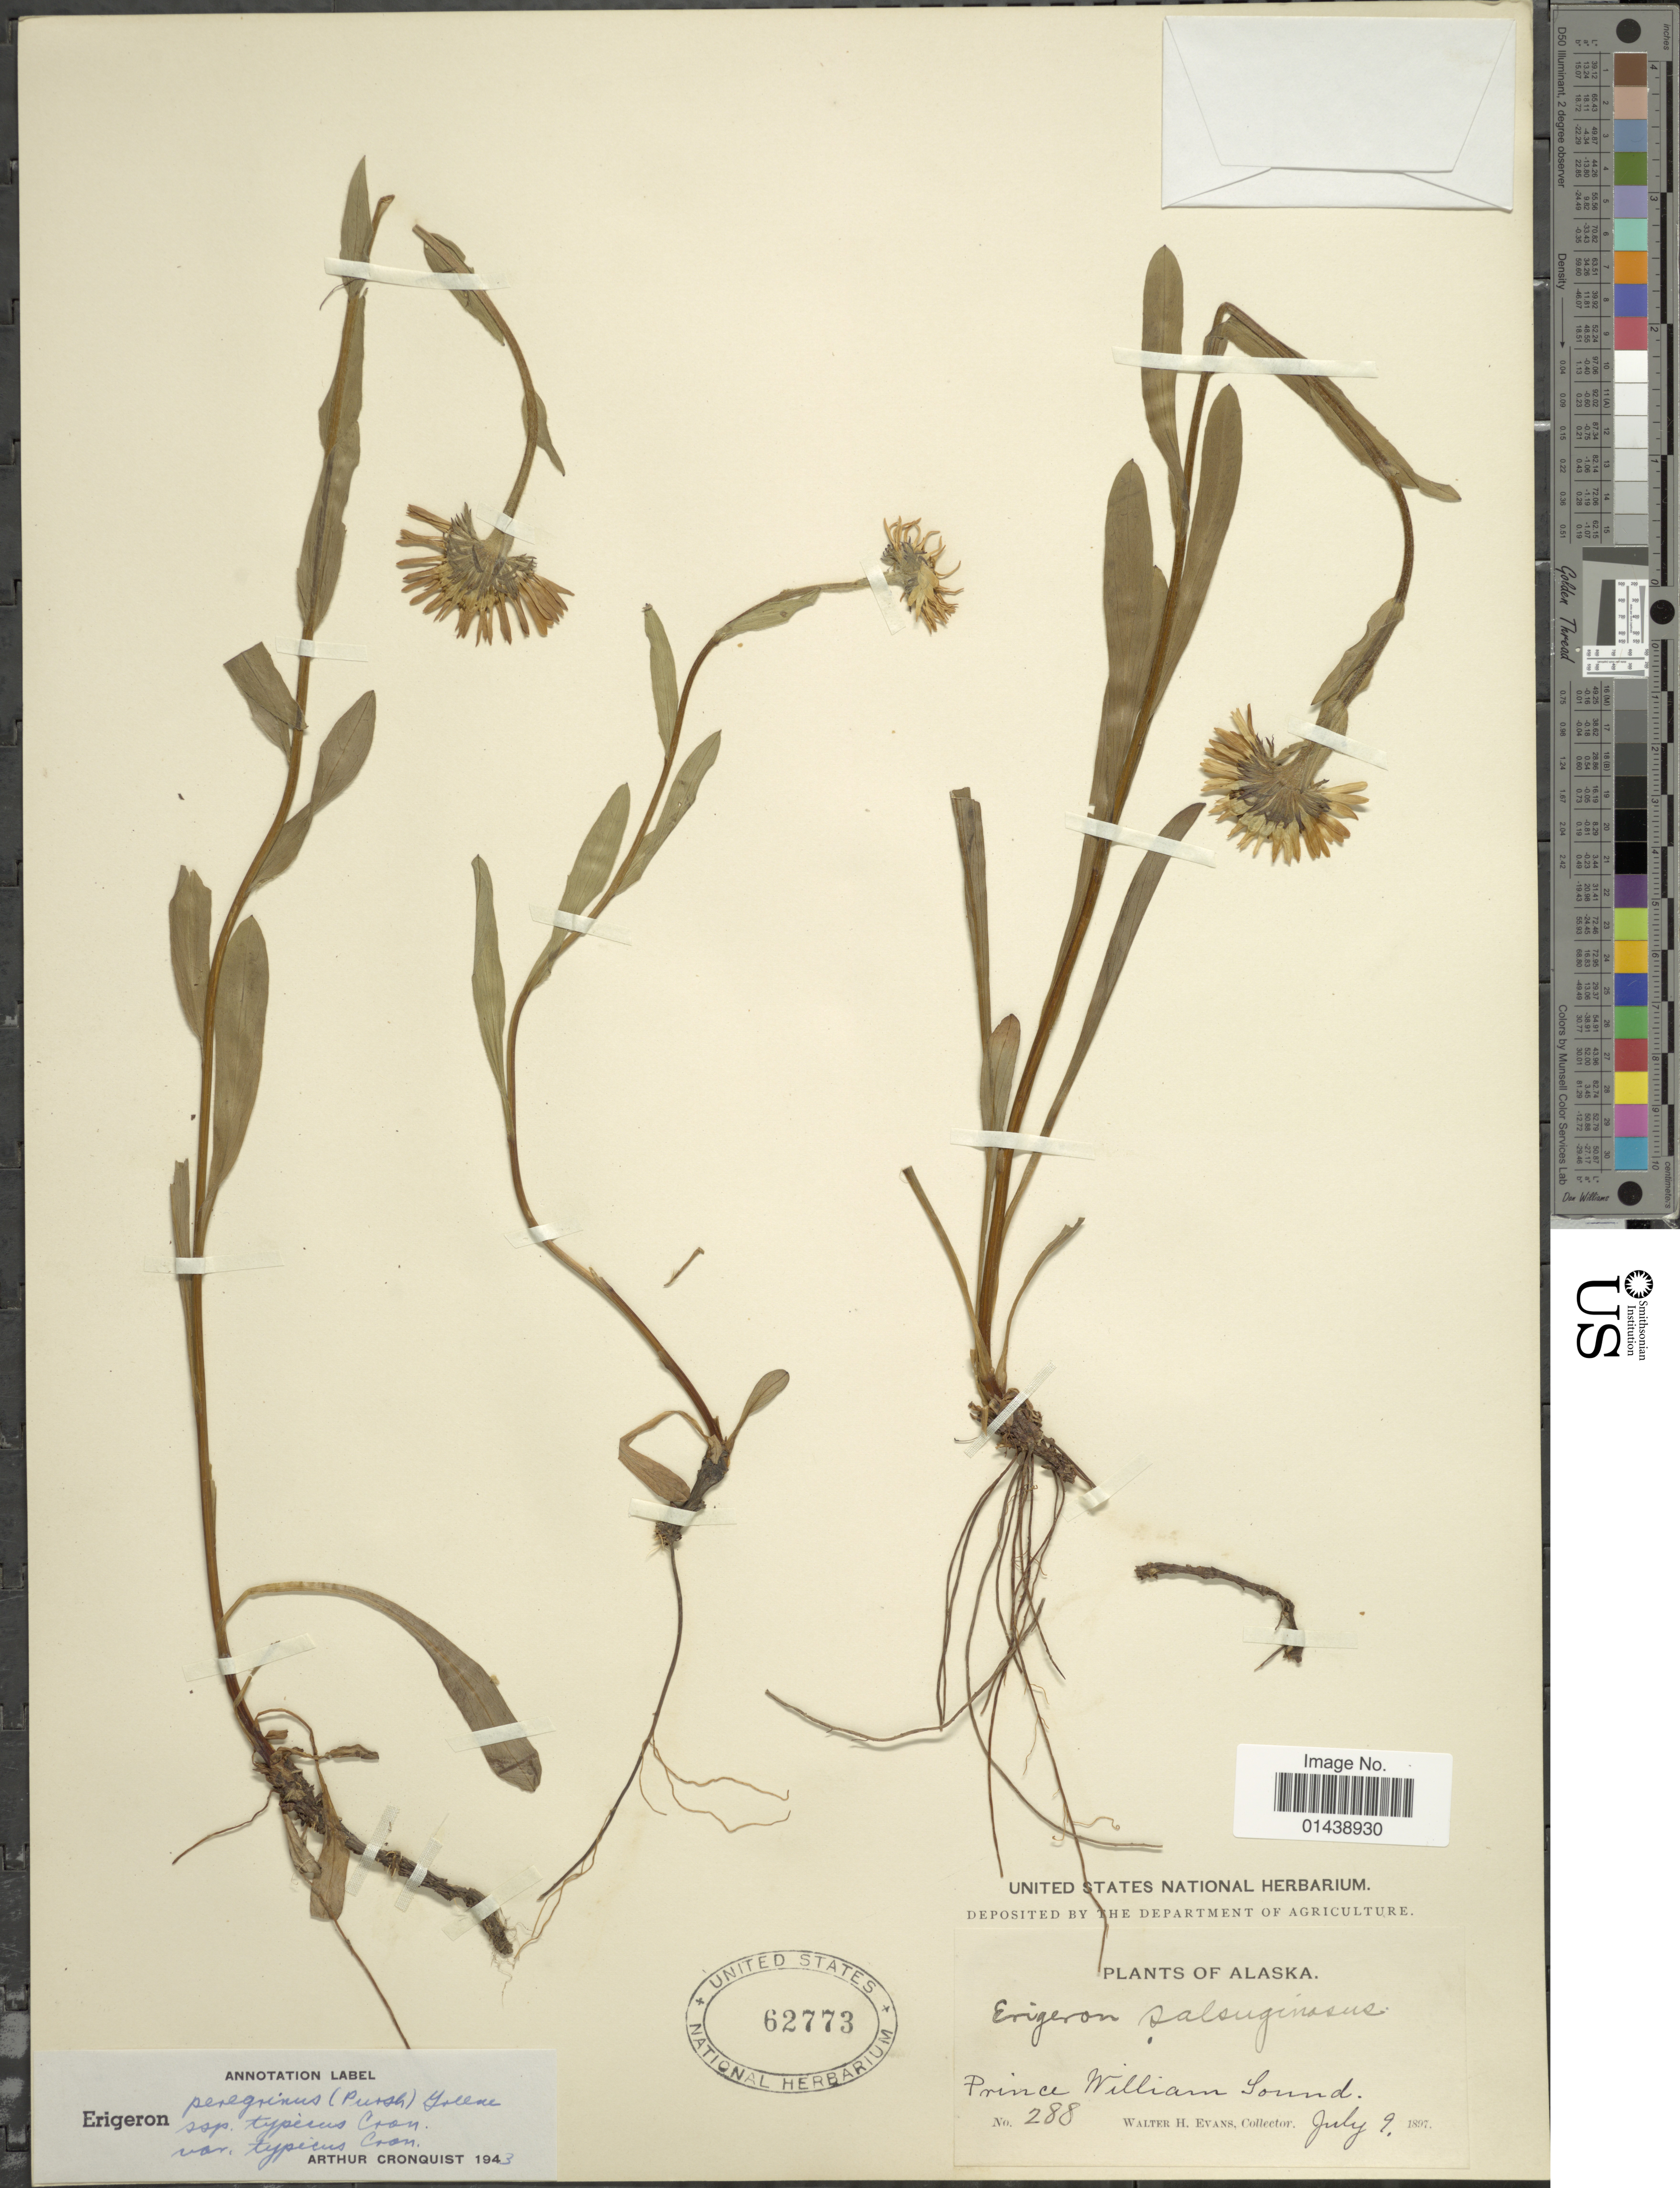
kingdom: Plantae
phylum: Tracheophyta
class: Magnoliopsida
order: Asterales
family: Asteraceae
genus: Erigeron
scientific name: Erigeron peregrinus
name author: (Banks ex Pursh) Greene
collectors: W. H. Evans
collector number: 288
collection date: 1897-07-09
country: United States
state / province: Alaska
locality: Prince William Sound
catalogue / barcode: US 62773